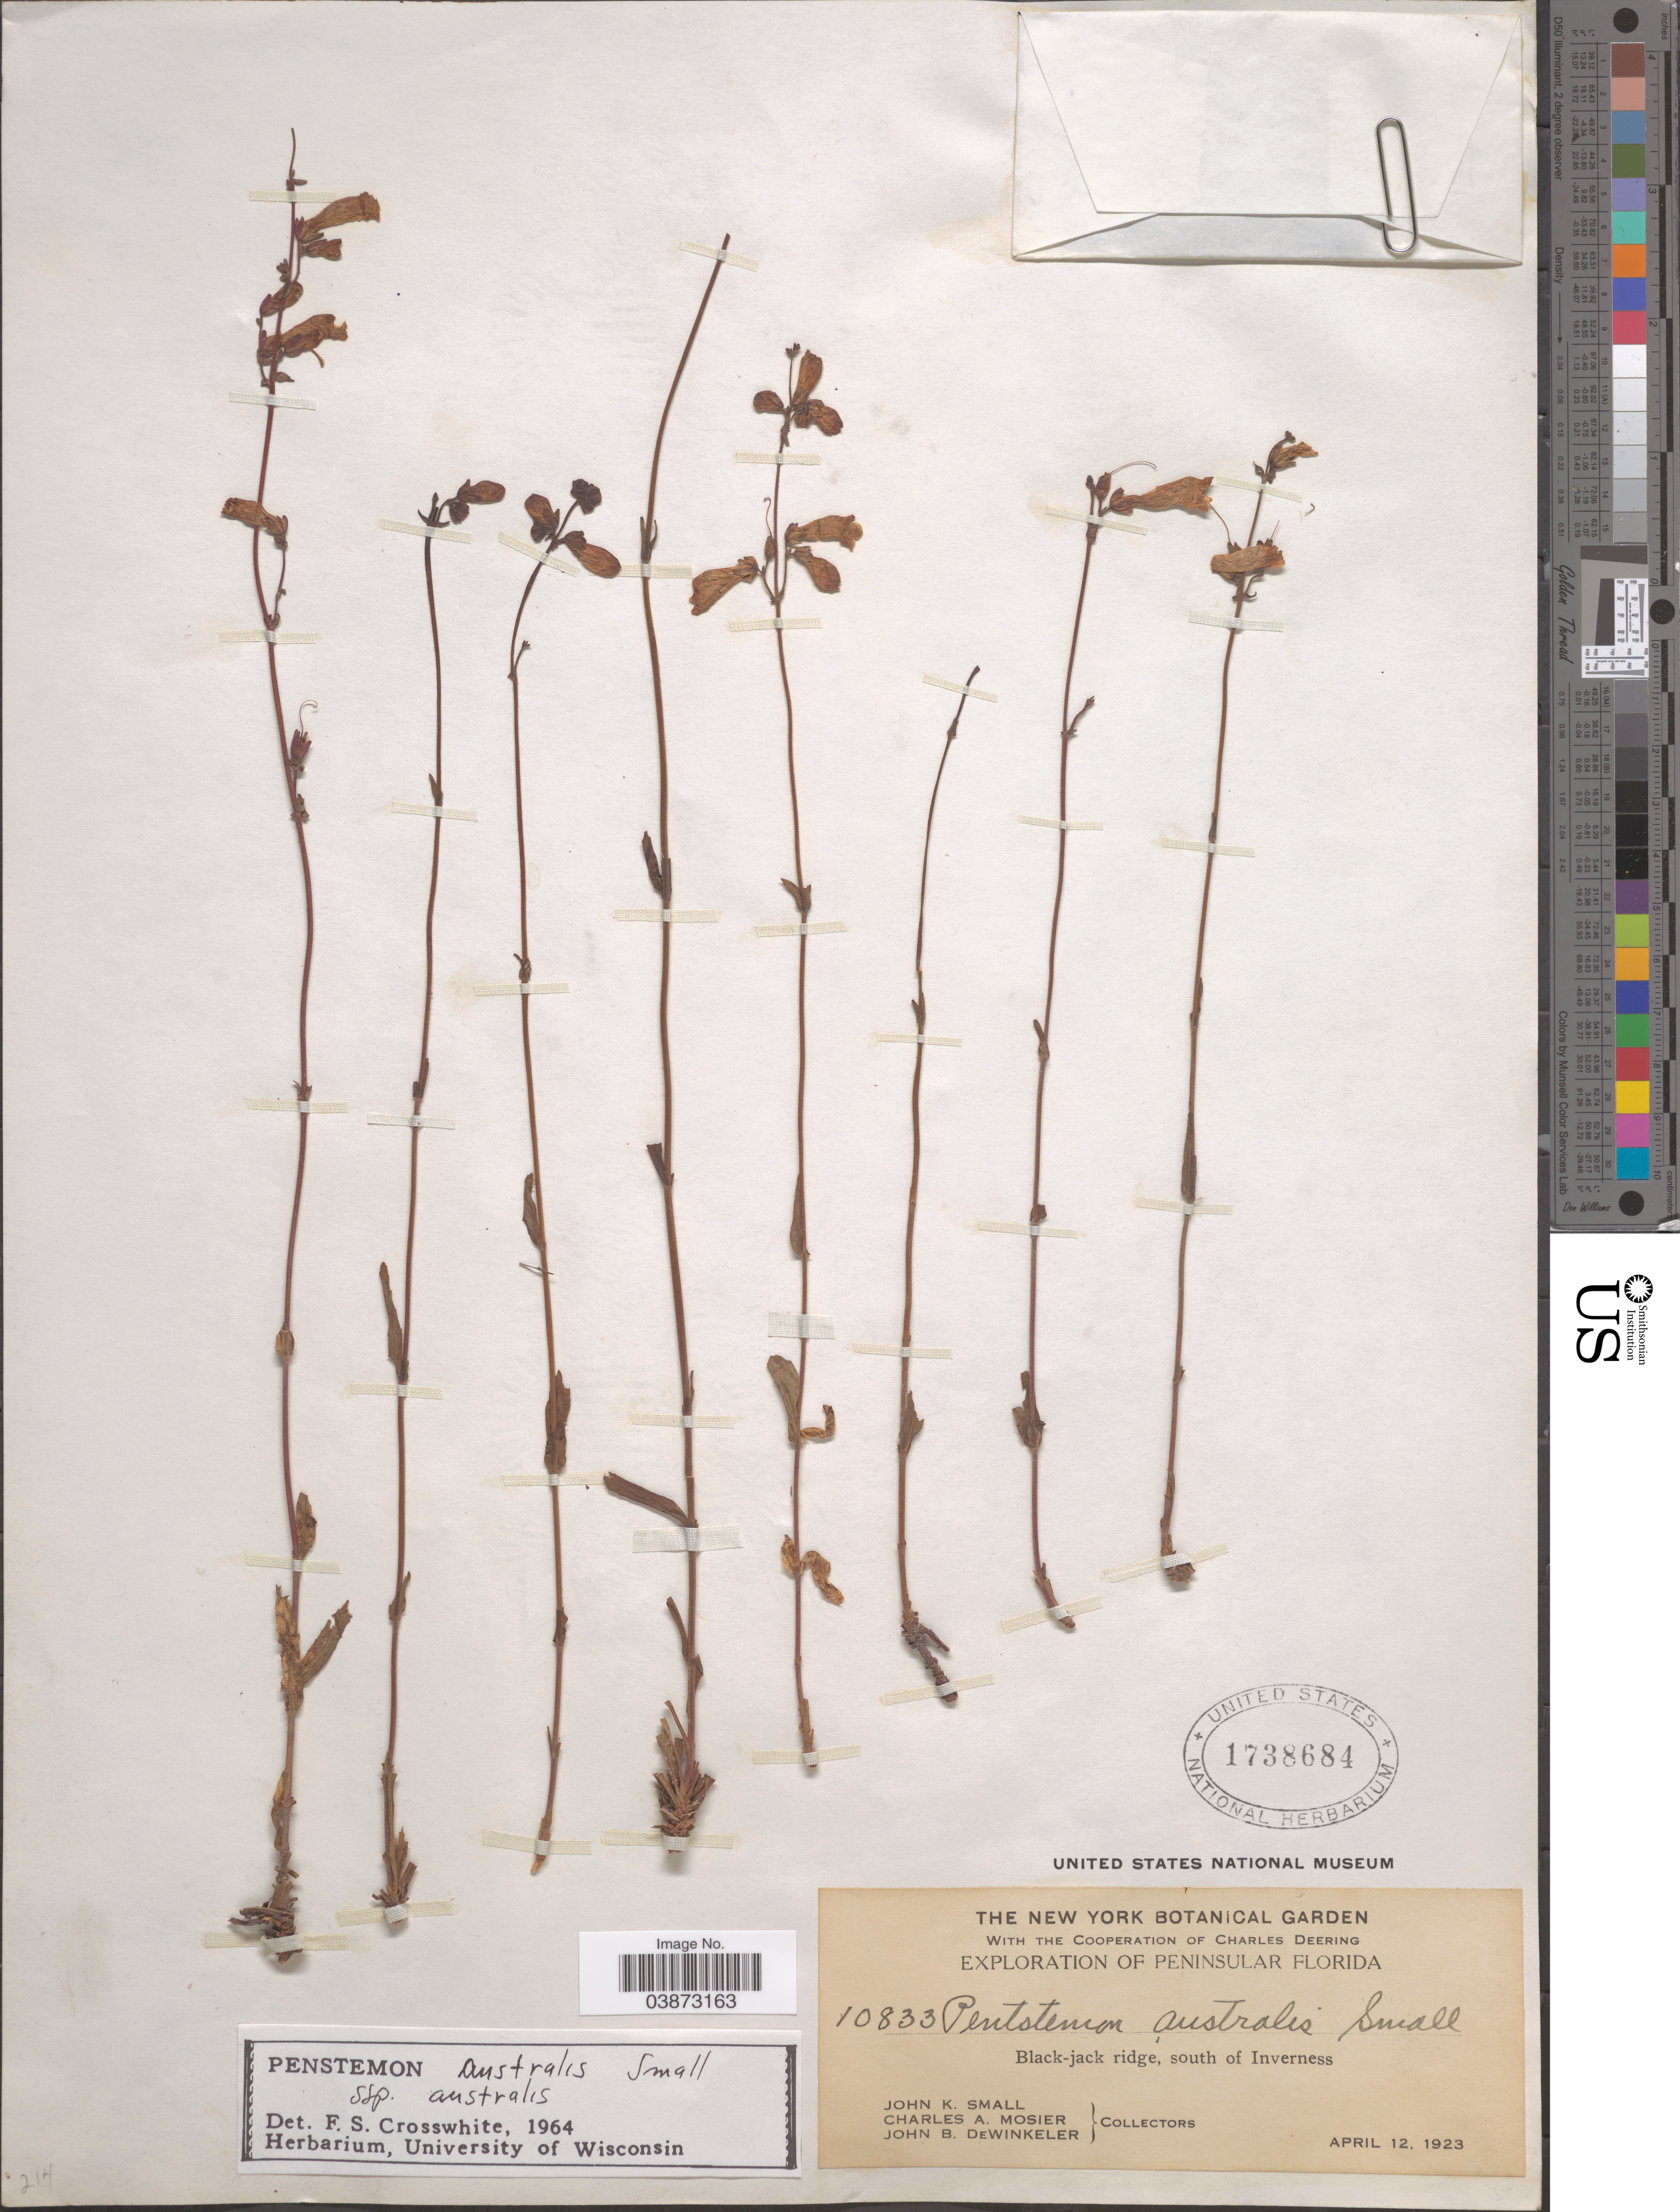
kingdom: Plantae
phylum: Tracheophyta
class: Magnoliopsida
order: Lamiales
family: Plantaginaceae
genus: Penstemon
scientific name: Penstemon australis subsp. australis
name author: Small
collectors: J. K. Small, C. A. Mosier & J. B. Dewinkeler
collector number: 10833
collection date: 1923-04-12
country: United States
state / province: Florida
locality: Peninsular Florida. Black-jack ridge, south of Inverness.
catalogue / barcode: US 1738684